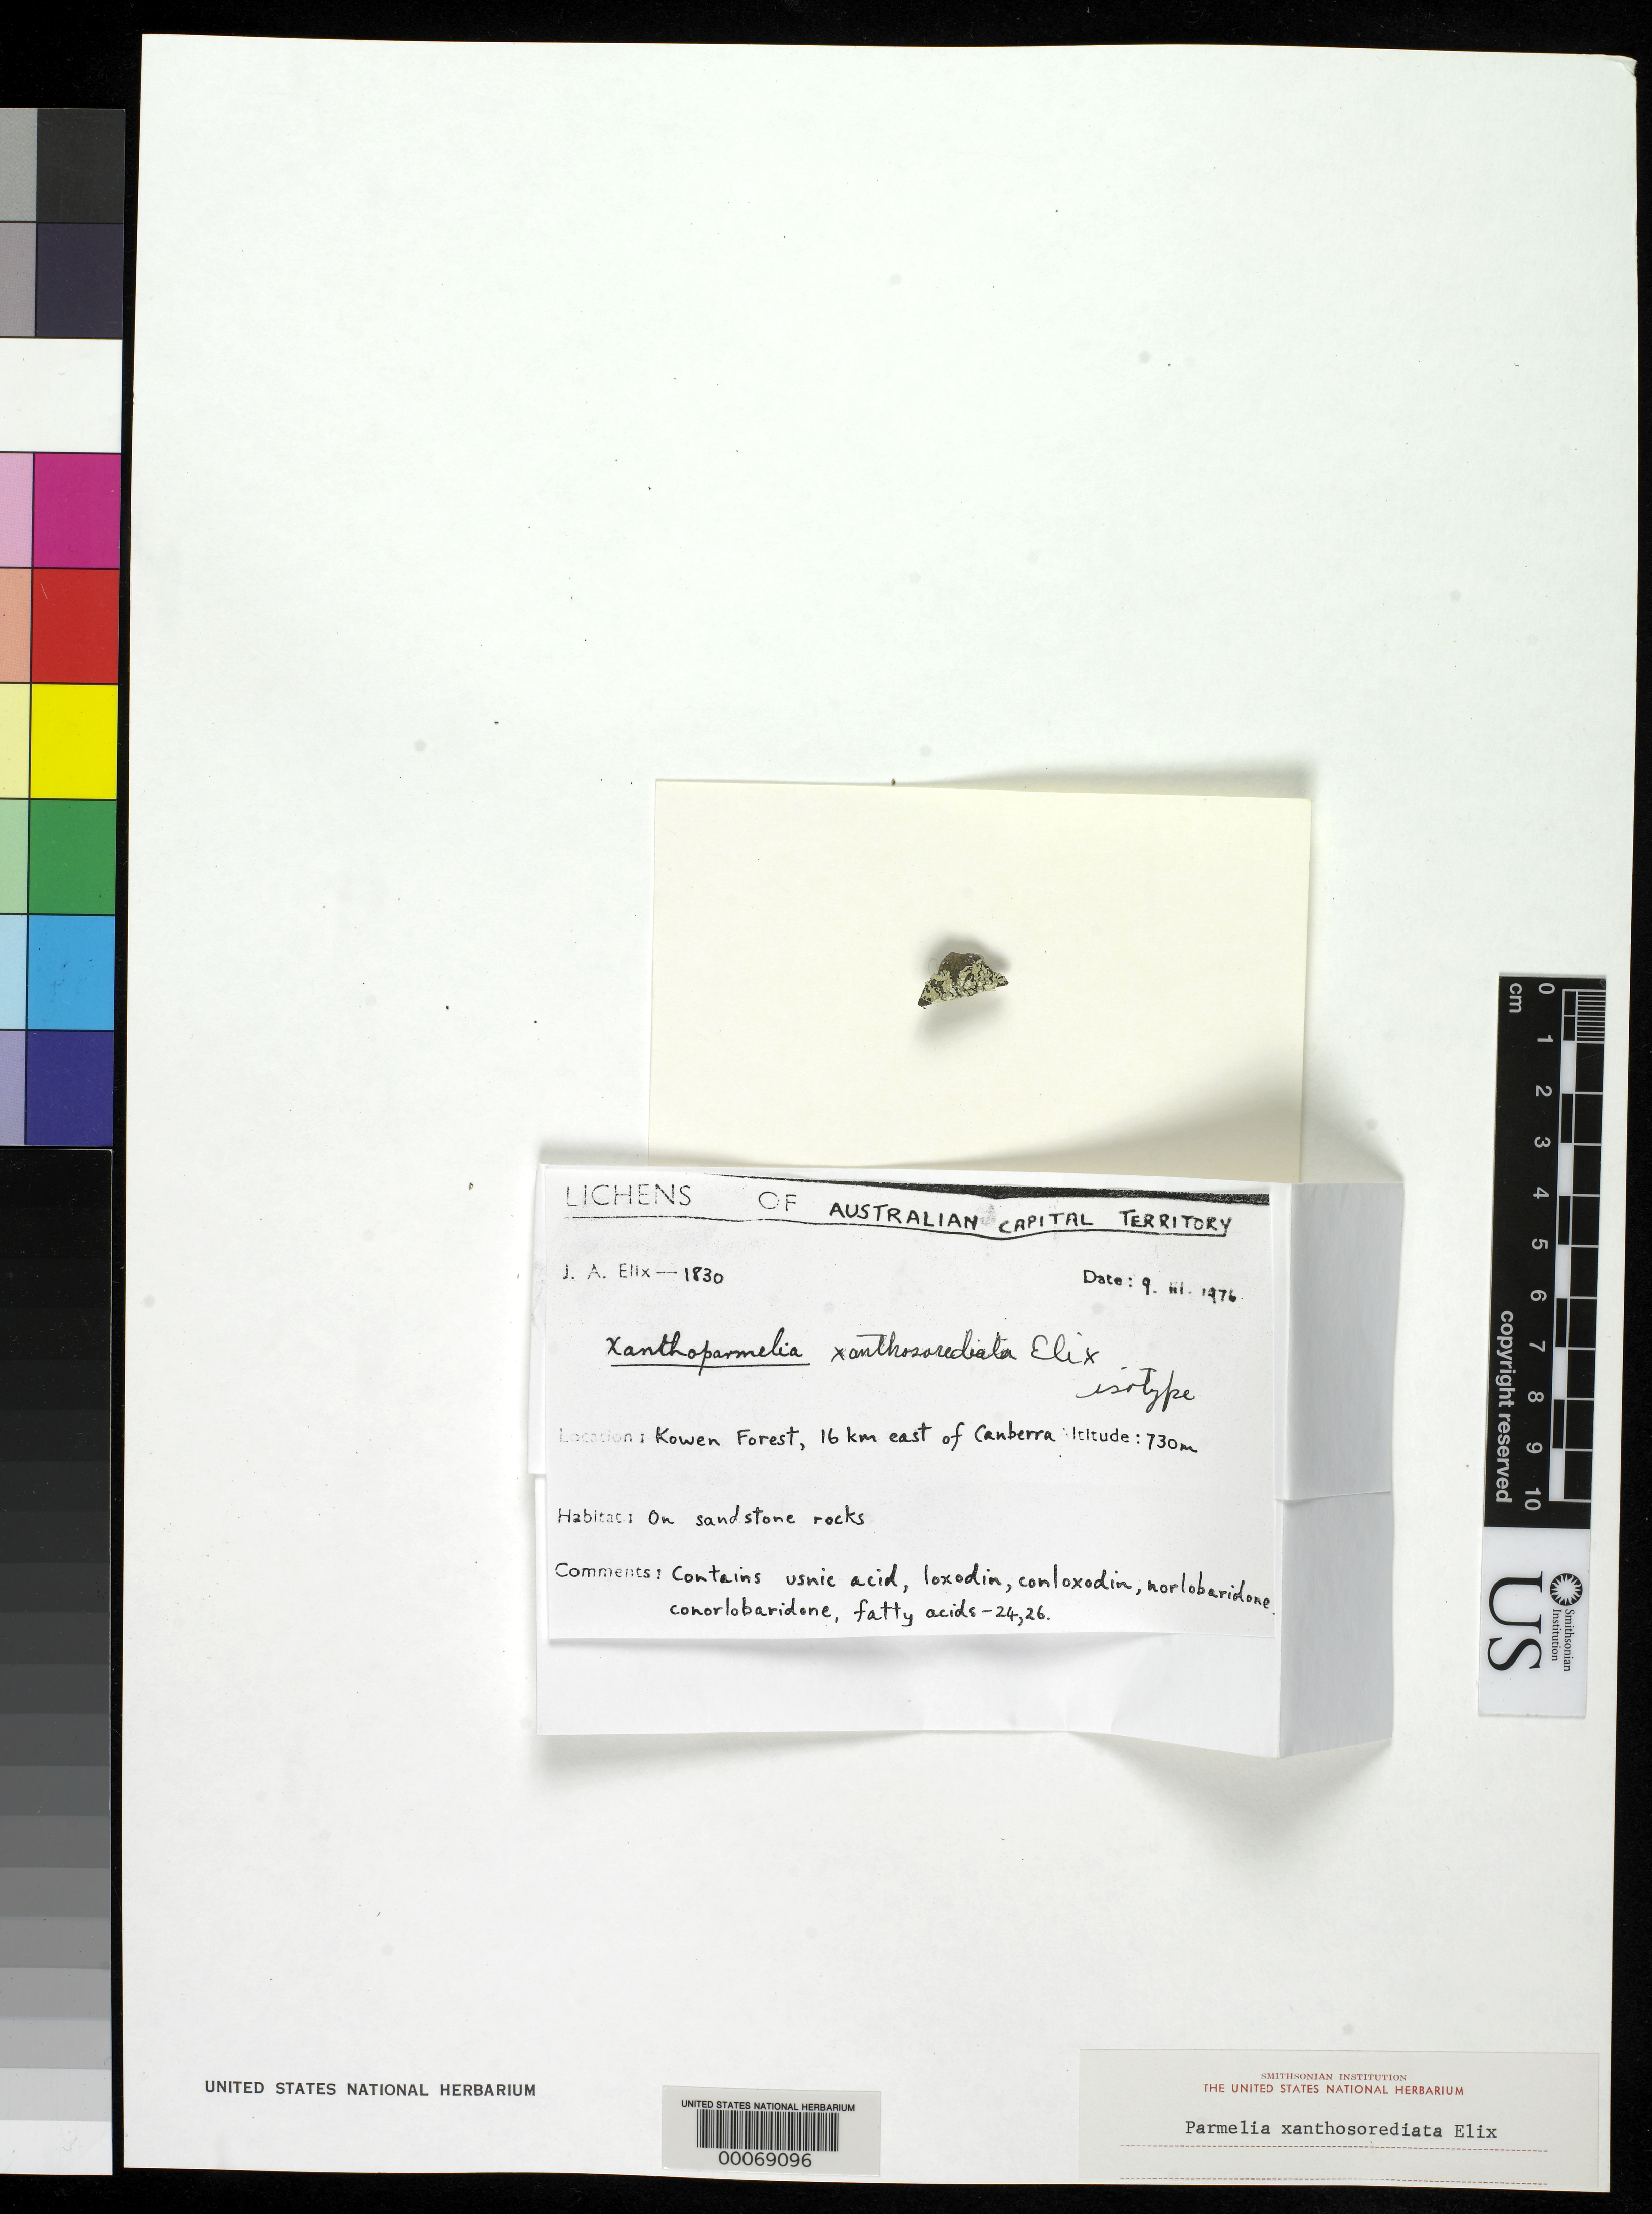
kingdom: Fungi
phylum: Ascomycota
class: Lecanoromycetes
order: Lecanorales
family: Parmeliaceae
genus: Parmelia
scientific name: Parmelia xanthosorediata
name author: Elix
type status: Isotype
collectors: J. A. Elix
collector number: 1830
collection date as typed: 09 Mar 1976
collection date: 1976-03-09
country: Australia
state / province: Australian Capital Territory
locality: Kowen Forest, 16 km E of Canberra.